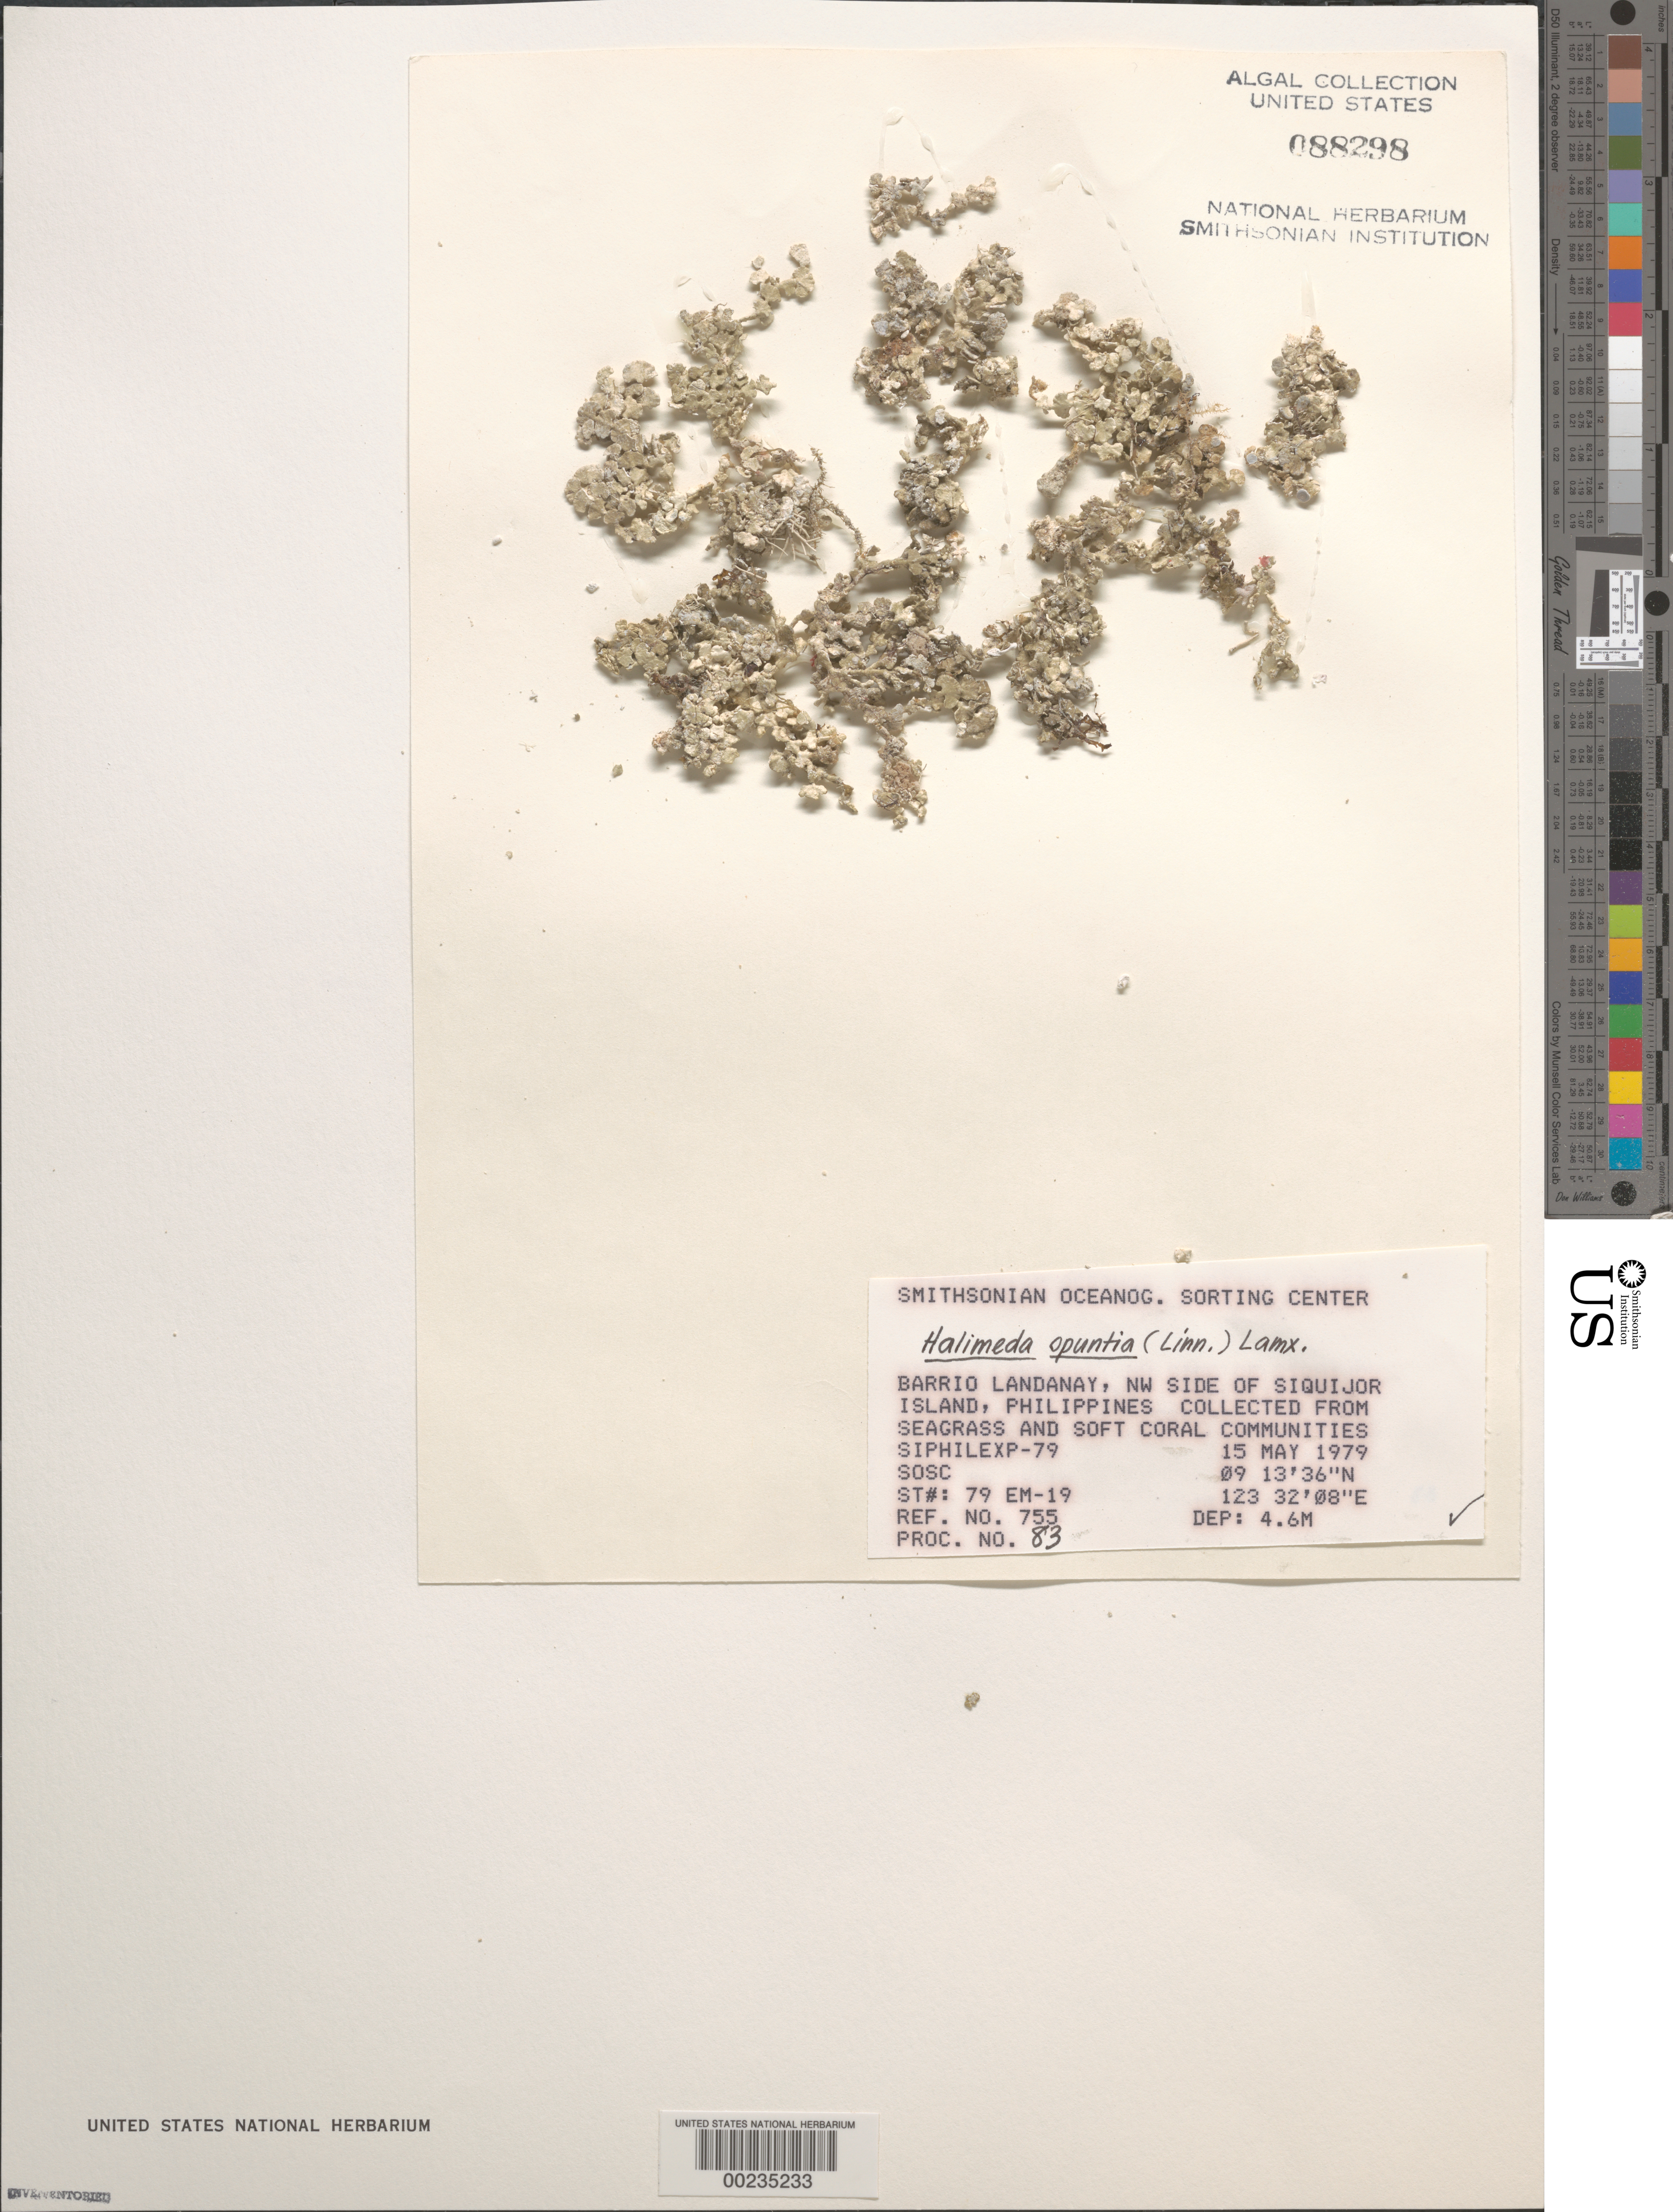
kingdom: Plantae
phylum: Chlorophyta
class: Ulvophyceae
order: Bryopsidales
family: Halimedaceae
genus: Halimeda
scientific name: Halimeda opuntia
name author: (L.) J.V.Lamouroux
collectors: SOSC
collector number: Station 79 Em-19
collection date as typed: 15 May 1979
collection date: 1979-05-15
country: Philippines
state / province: Central Visayas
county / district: Siquijor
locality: Visayan, Barrio landanay, siquijor island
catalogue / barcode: US 88298